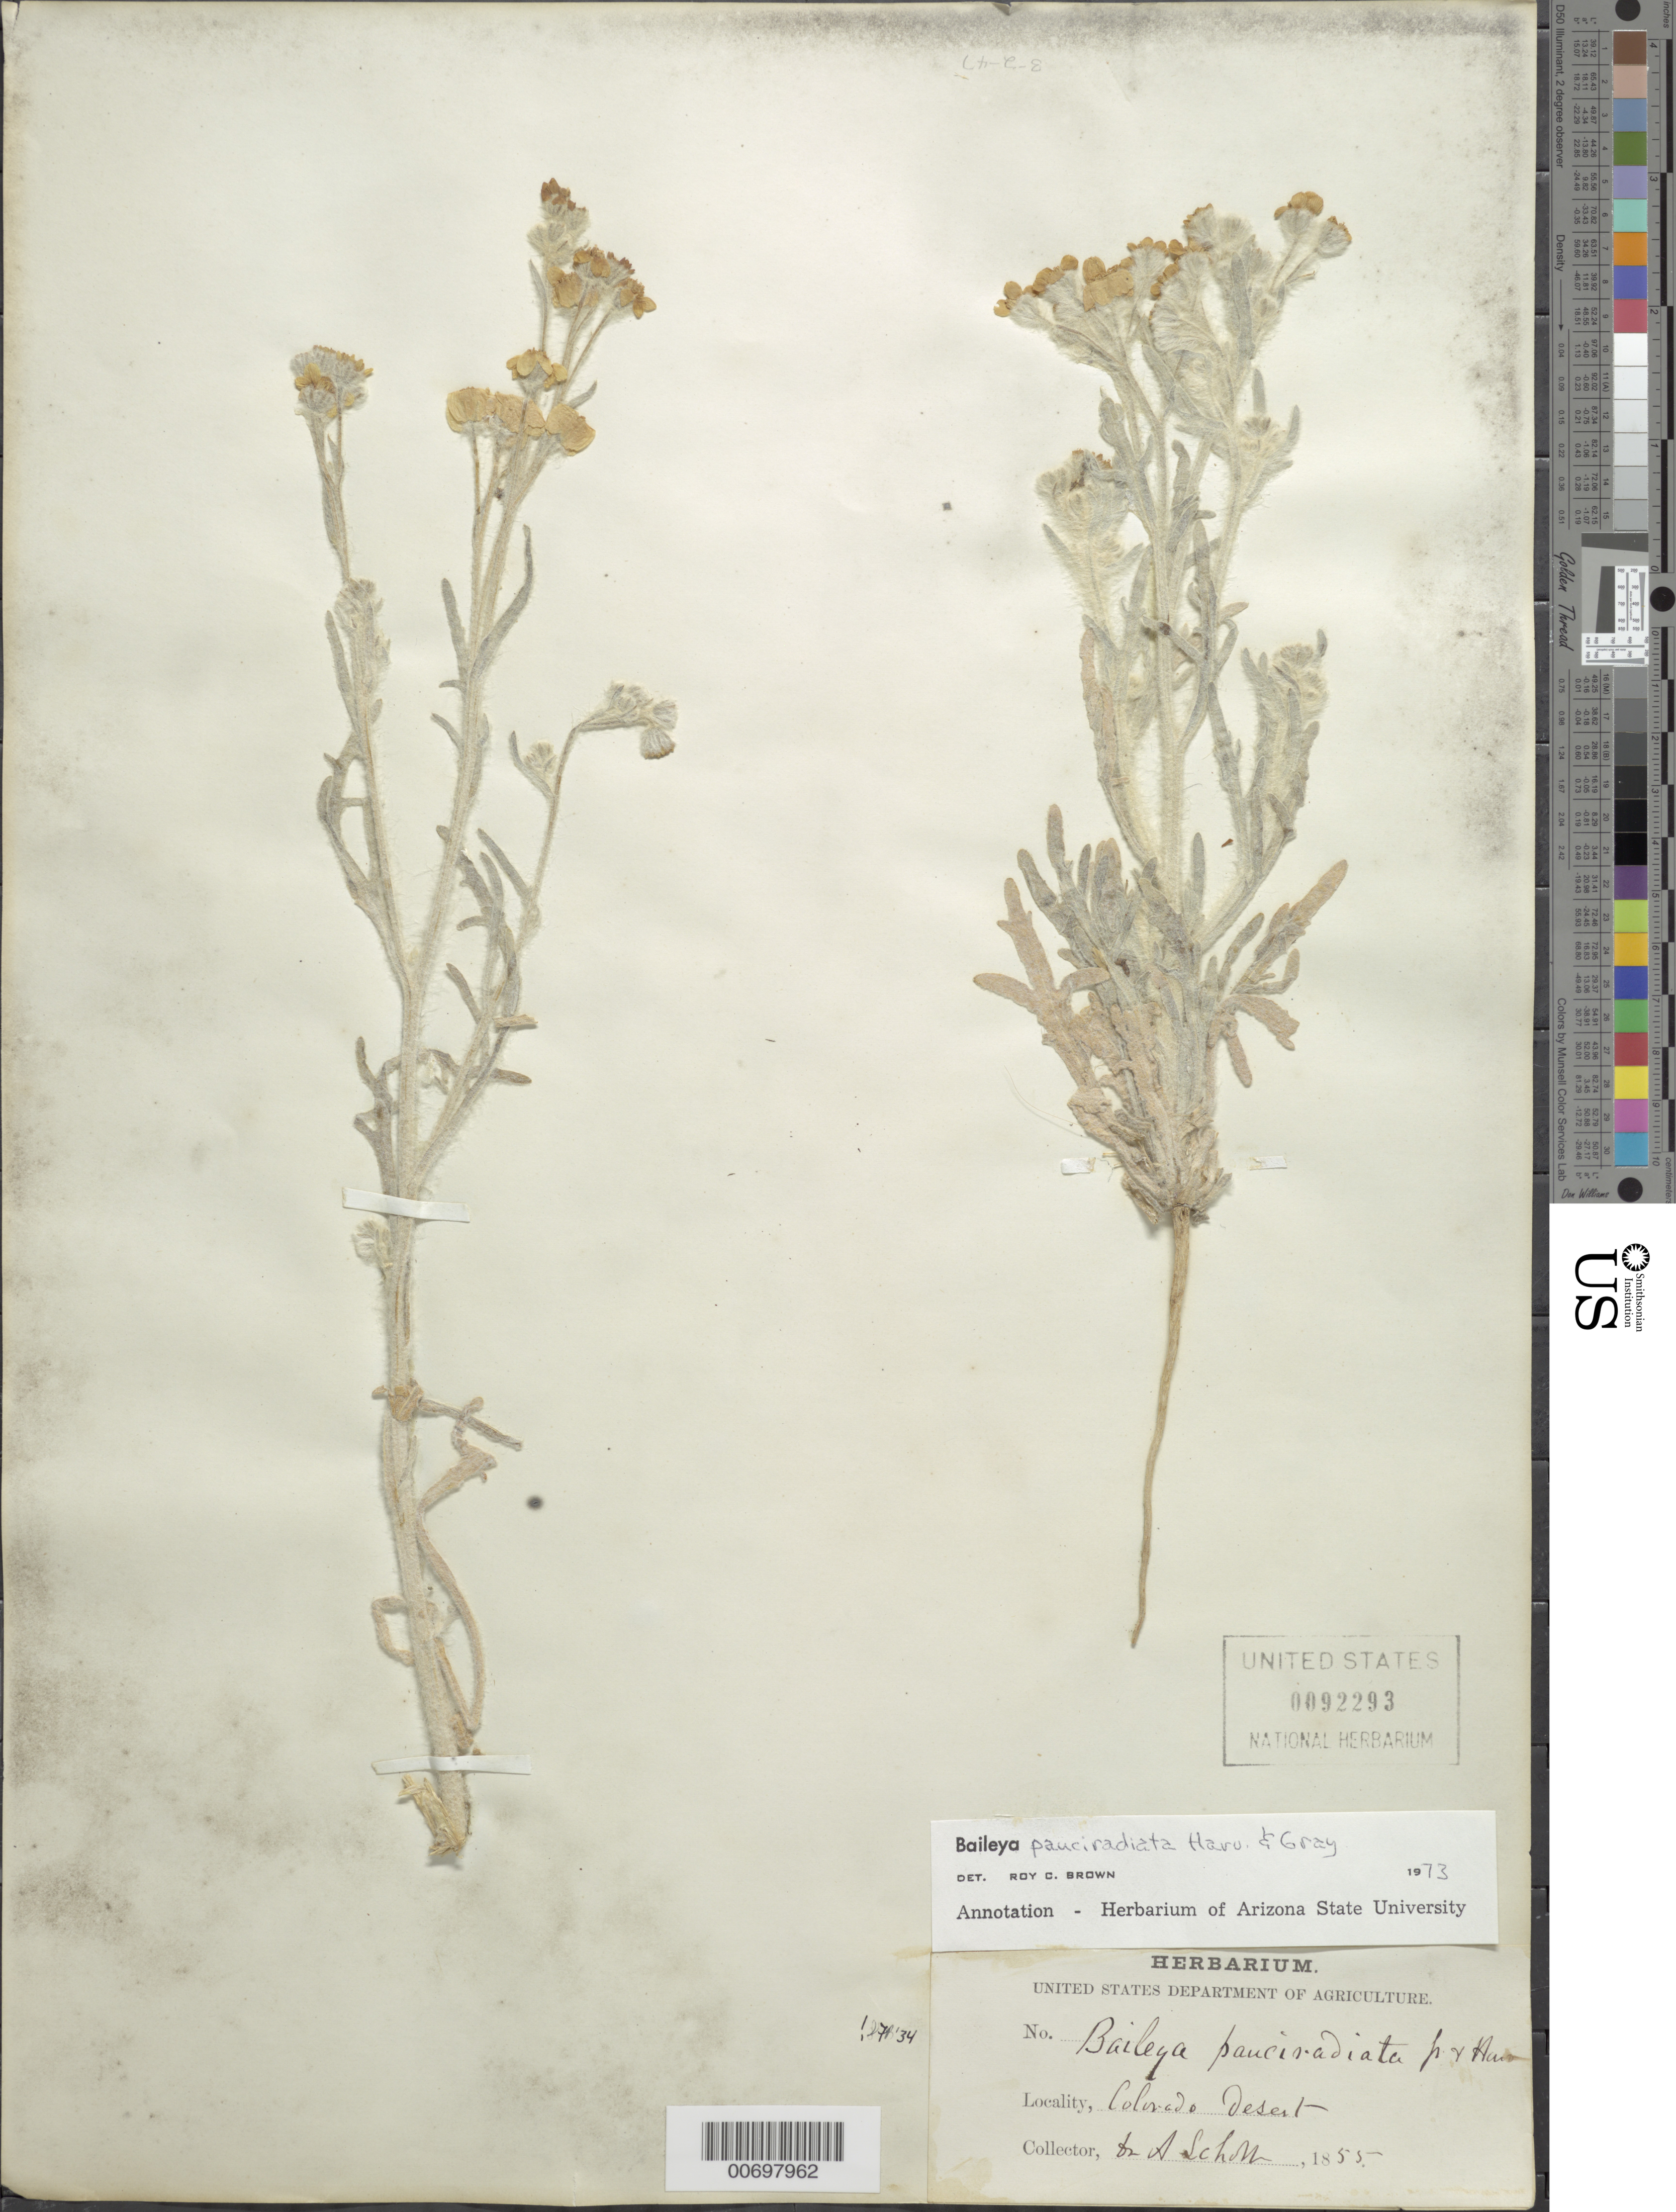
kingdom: Plantae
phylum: Tracheophyta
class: Magnoliopsida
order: Asterales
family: Asteraceae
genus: Baileya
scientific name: Baileya pauciradiata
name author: Harv. & A. Gray ex A. Gray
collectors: A. Schott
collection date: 1855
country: United States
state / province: Colorado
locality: Colorado desert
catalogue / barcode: US 92293